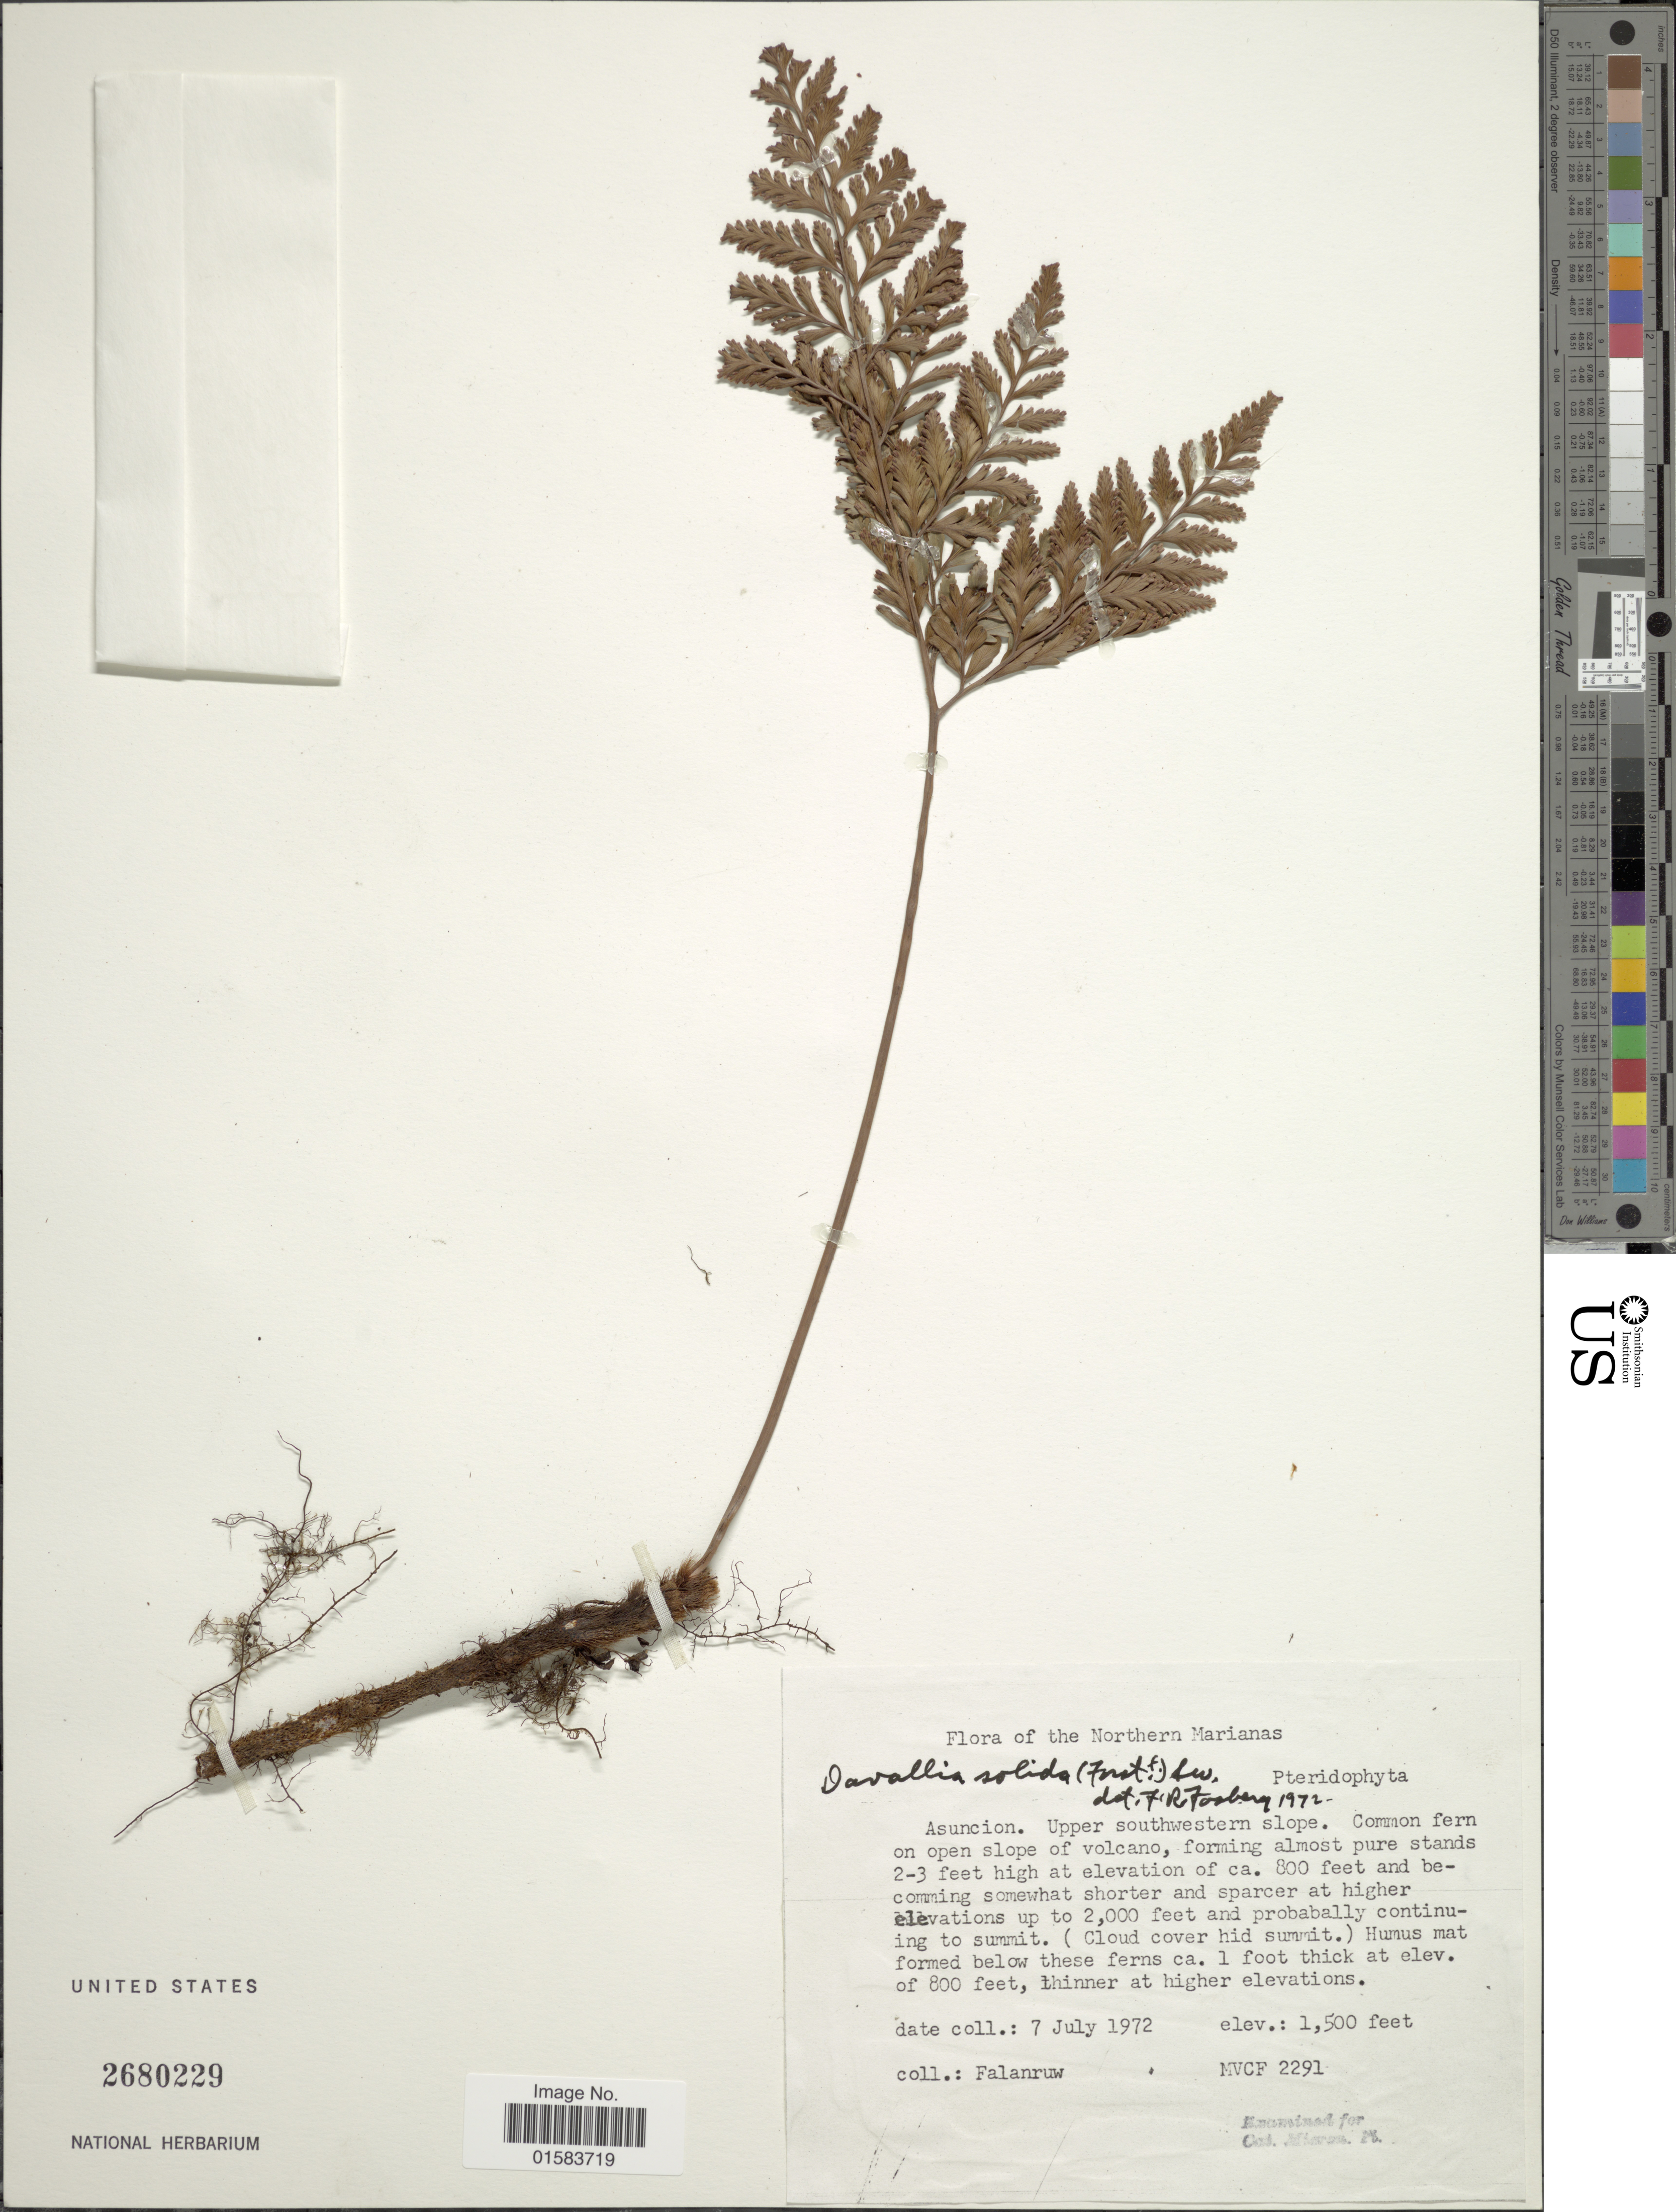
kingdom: Plantae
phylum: Tracheophyta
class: Polypodiopsida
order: Polypodiales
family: Davalliaceae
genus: Davallia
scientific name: Davallia solida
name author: (G. Forst.) Sw.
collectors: M. V. Falanruw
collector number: MVCF 2291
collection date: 1972-07-07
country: Northern Mariana Islands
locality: Asuncion, Upper southwestern slope, common fern on open slope of volcano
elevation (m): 610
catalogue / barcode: US 2680229